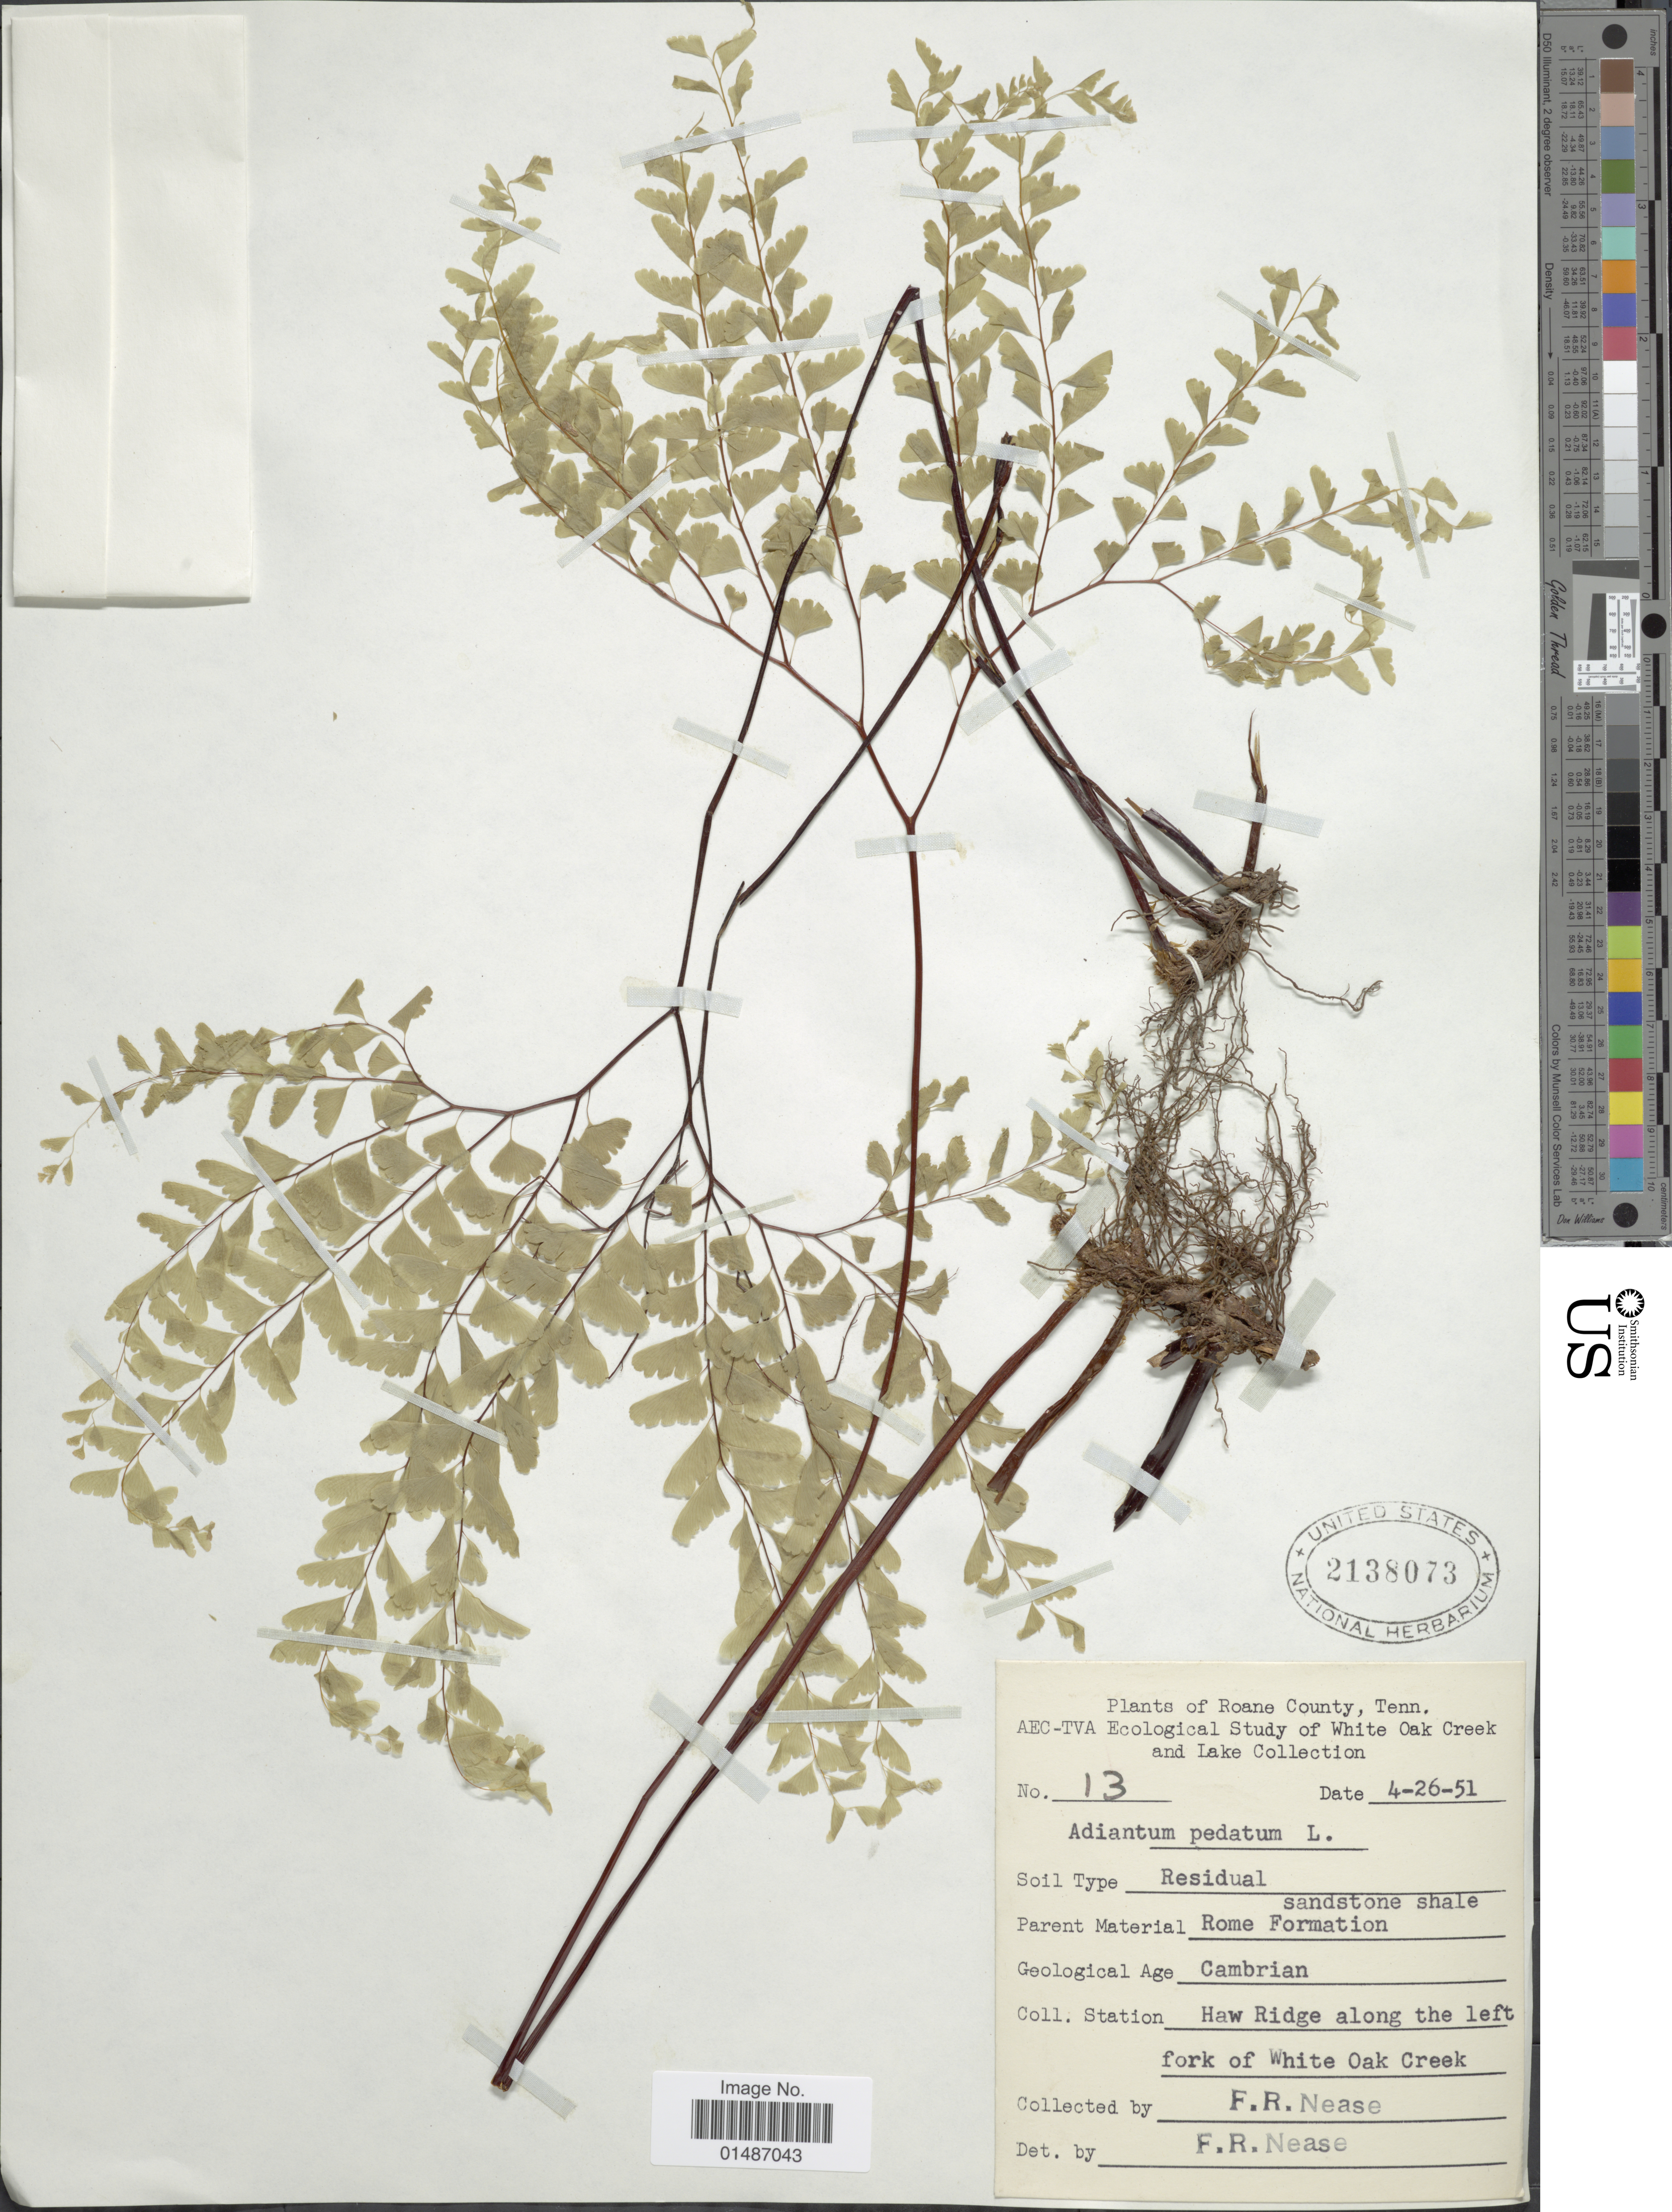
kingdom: Plantae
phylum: Tracheophyta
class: Polypodiopsida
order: Polypodiales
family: Pteridaceae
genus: Adiantum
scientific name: Adiantum pedatum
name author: L.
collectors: F. Nease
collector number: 13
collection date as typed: Transcribed d/m/y: 26/4/51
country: United States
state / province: Tennessee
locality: Roane County. AEC-TVA Ecological Study of White Oak Creek and Lake Collection. Haw Ridge along the left fork of White Oak Creek.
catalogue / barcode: US 2138073